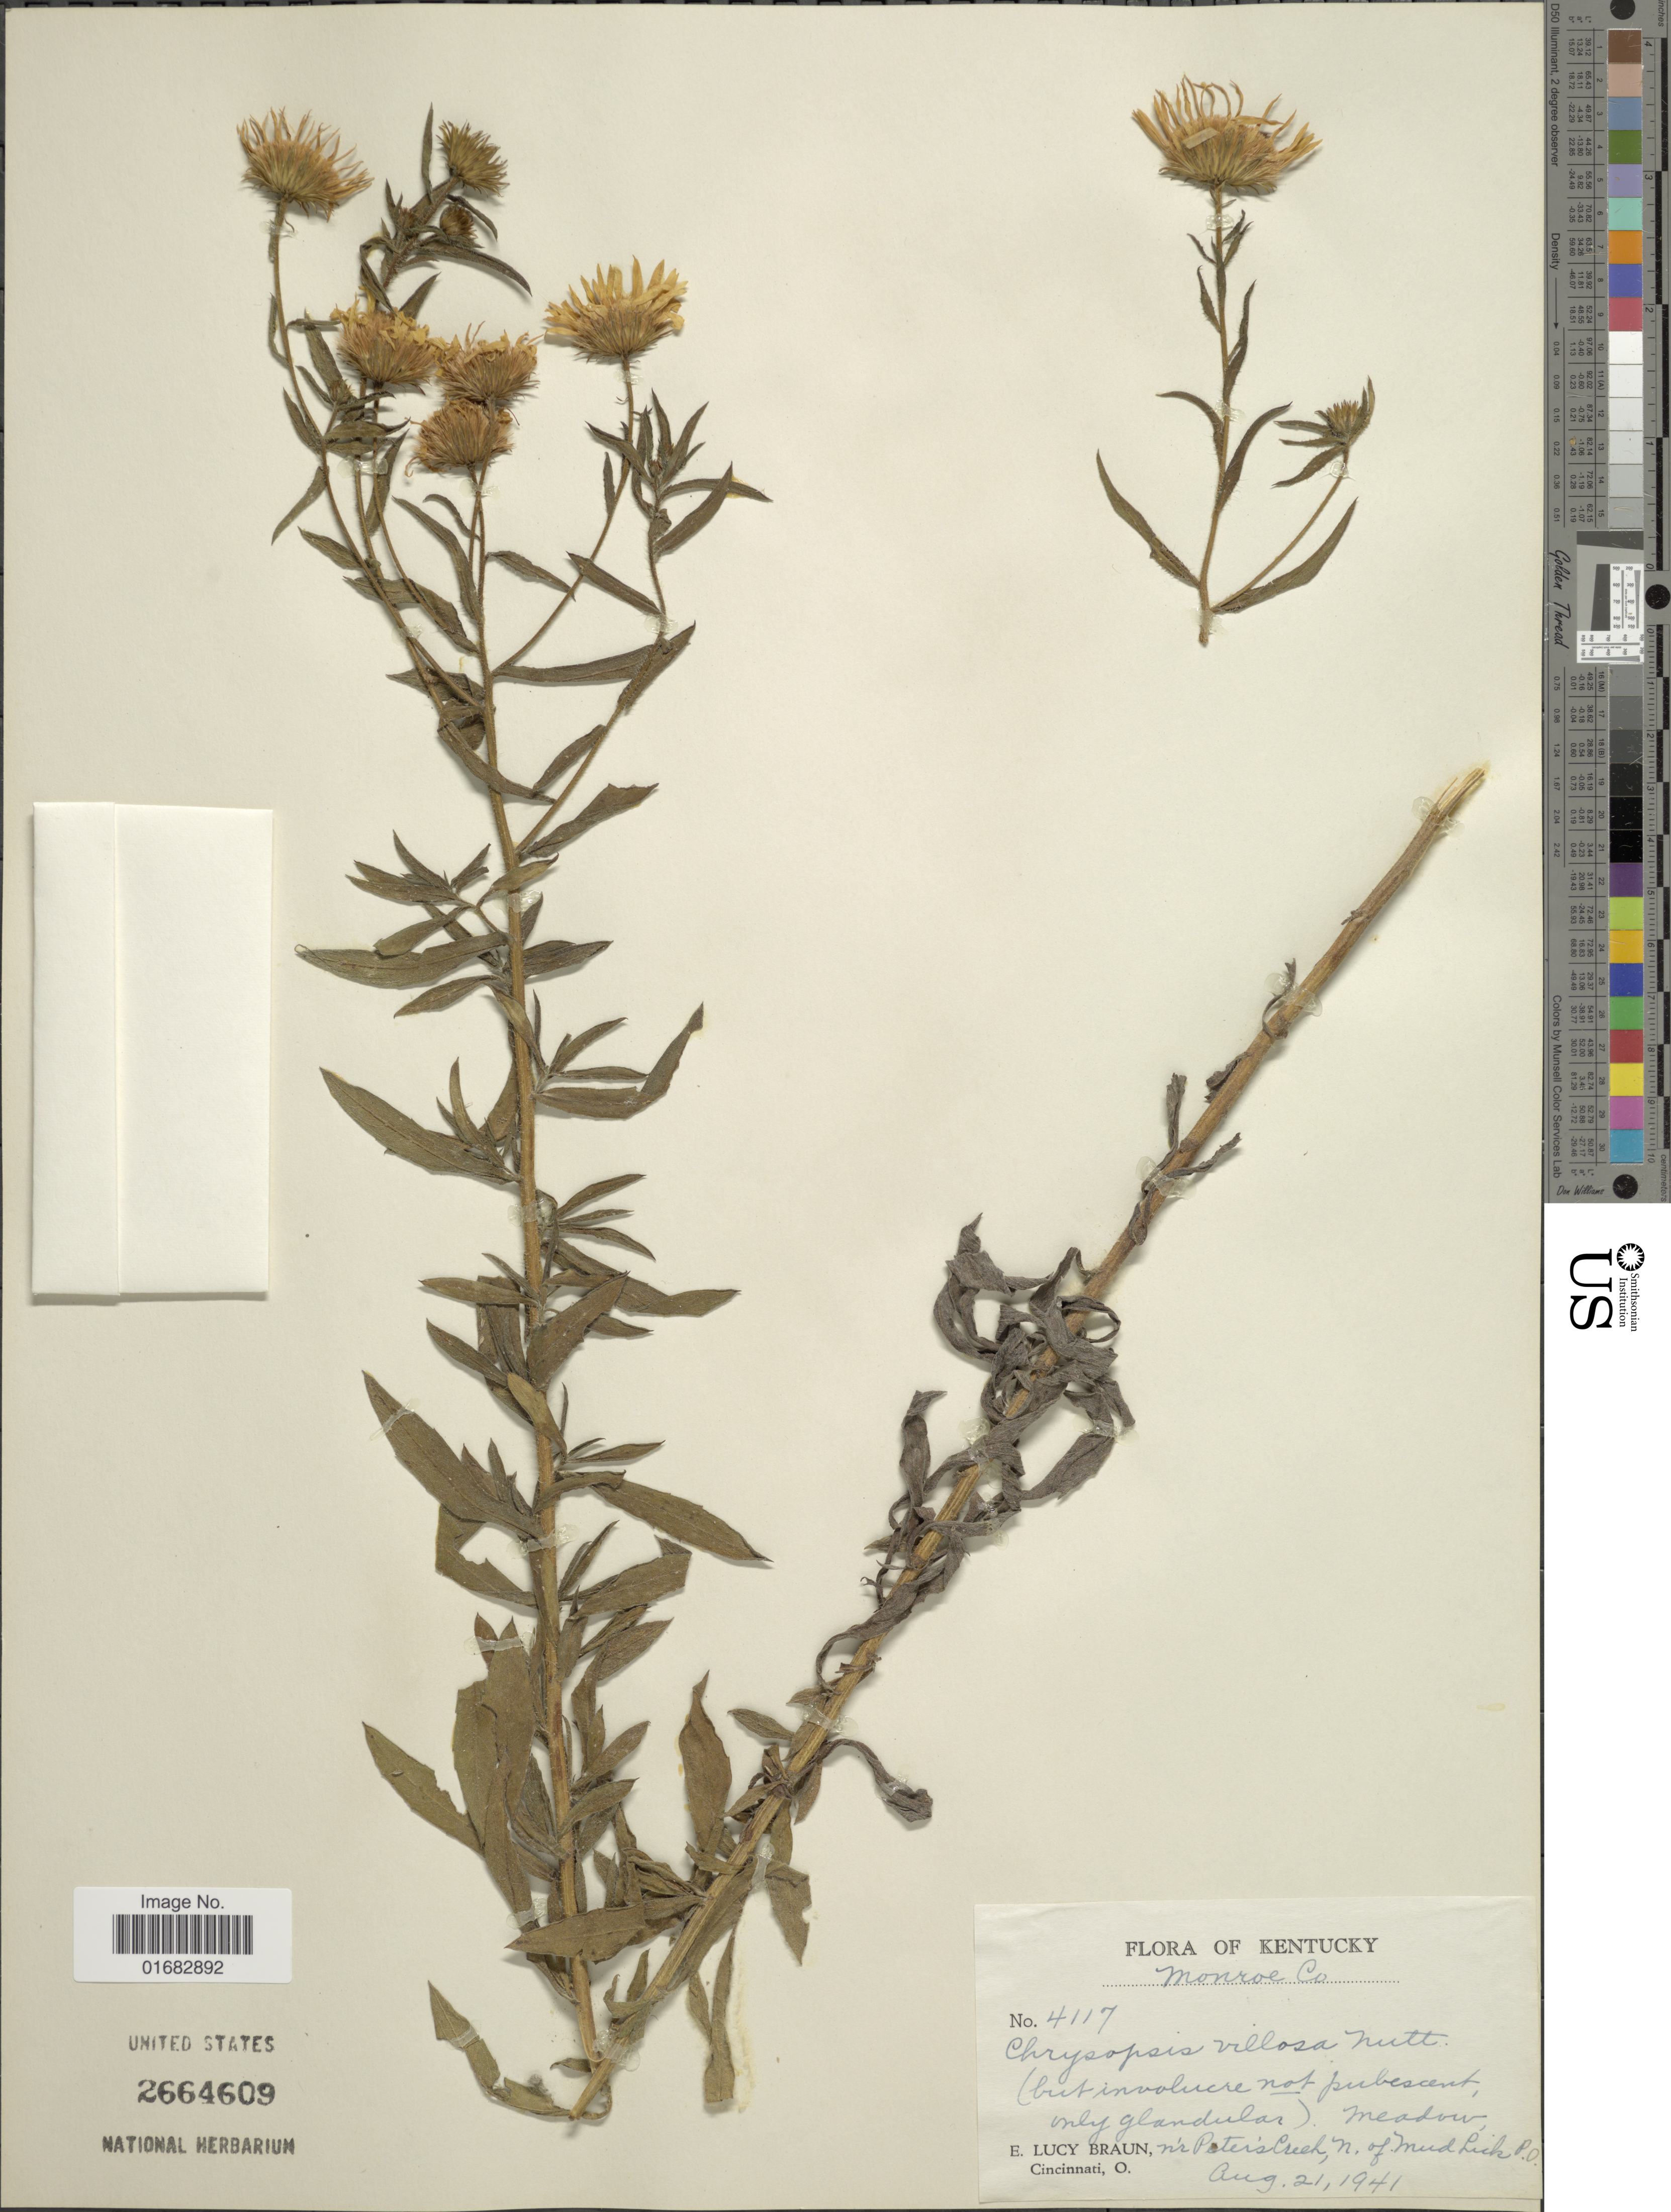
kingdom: Plantae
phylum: Tracheophyta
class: Magnoliopsida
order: Asterales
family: Asteraceae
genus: Heterotheca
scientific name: Heterotheca villosa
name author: (Pursh) Shinners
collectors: E. L. Braun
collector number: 4117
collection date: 1941-08-21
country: United States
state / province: Kentucky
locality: Monroe Co., Meadow, nr Pater's Creek, N. of Mud Luk P.O.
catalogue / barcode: US 2664609